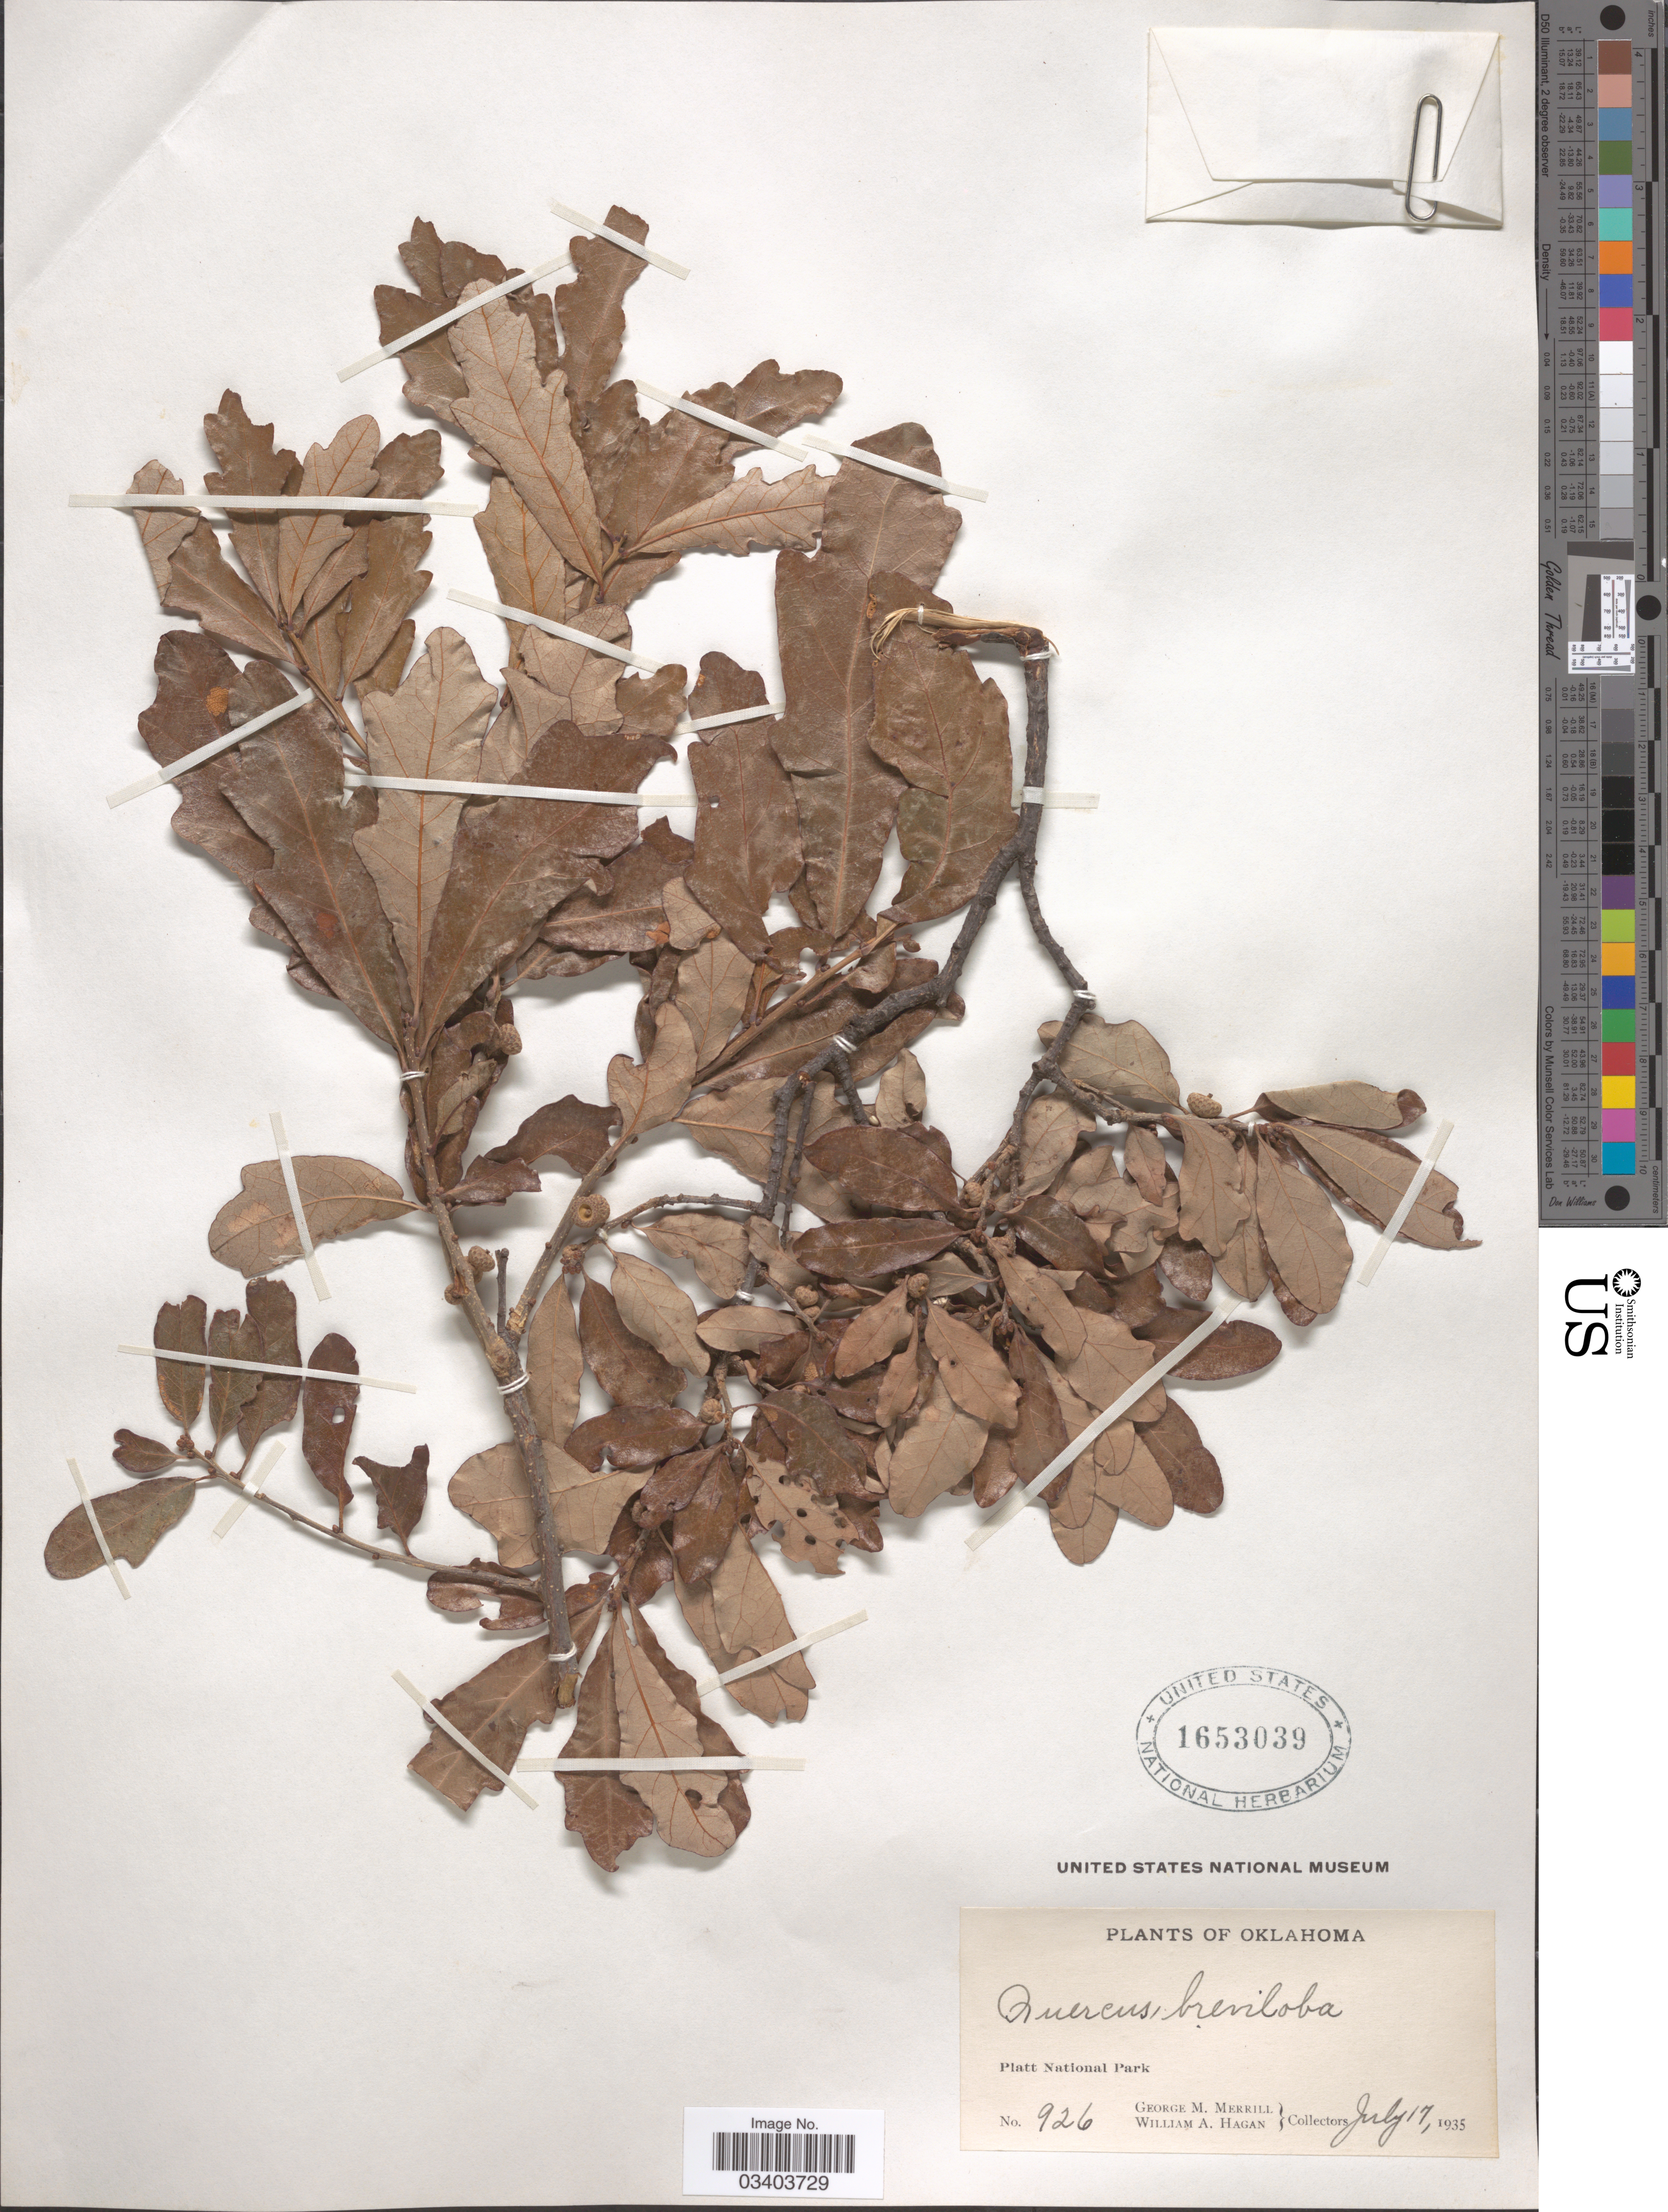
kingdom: Plantae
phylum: Tracheophyta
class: Magnoliopsida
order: Fagales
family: Fagaceae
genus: Quercus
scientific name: Quercus breviloba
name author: (Torr.) Sarg.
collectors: G. M. Merrill & W. Hagan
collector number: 926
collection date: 1935-07-17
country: United States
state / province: Oklahoma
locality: Platt National Park.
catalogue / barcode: US 1653039